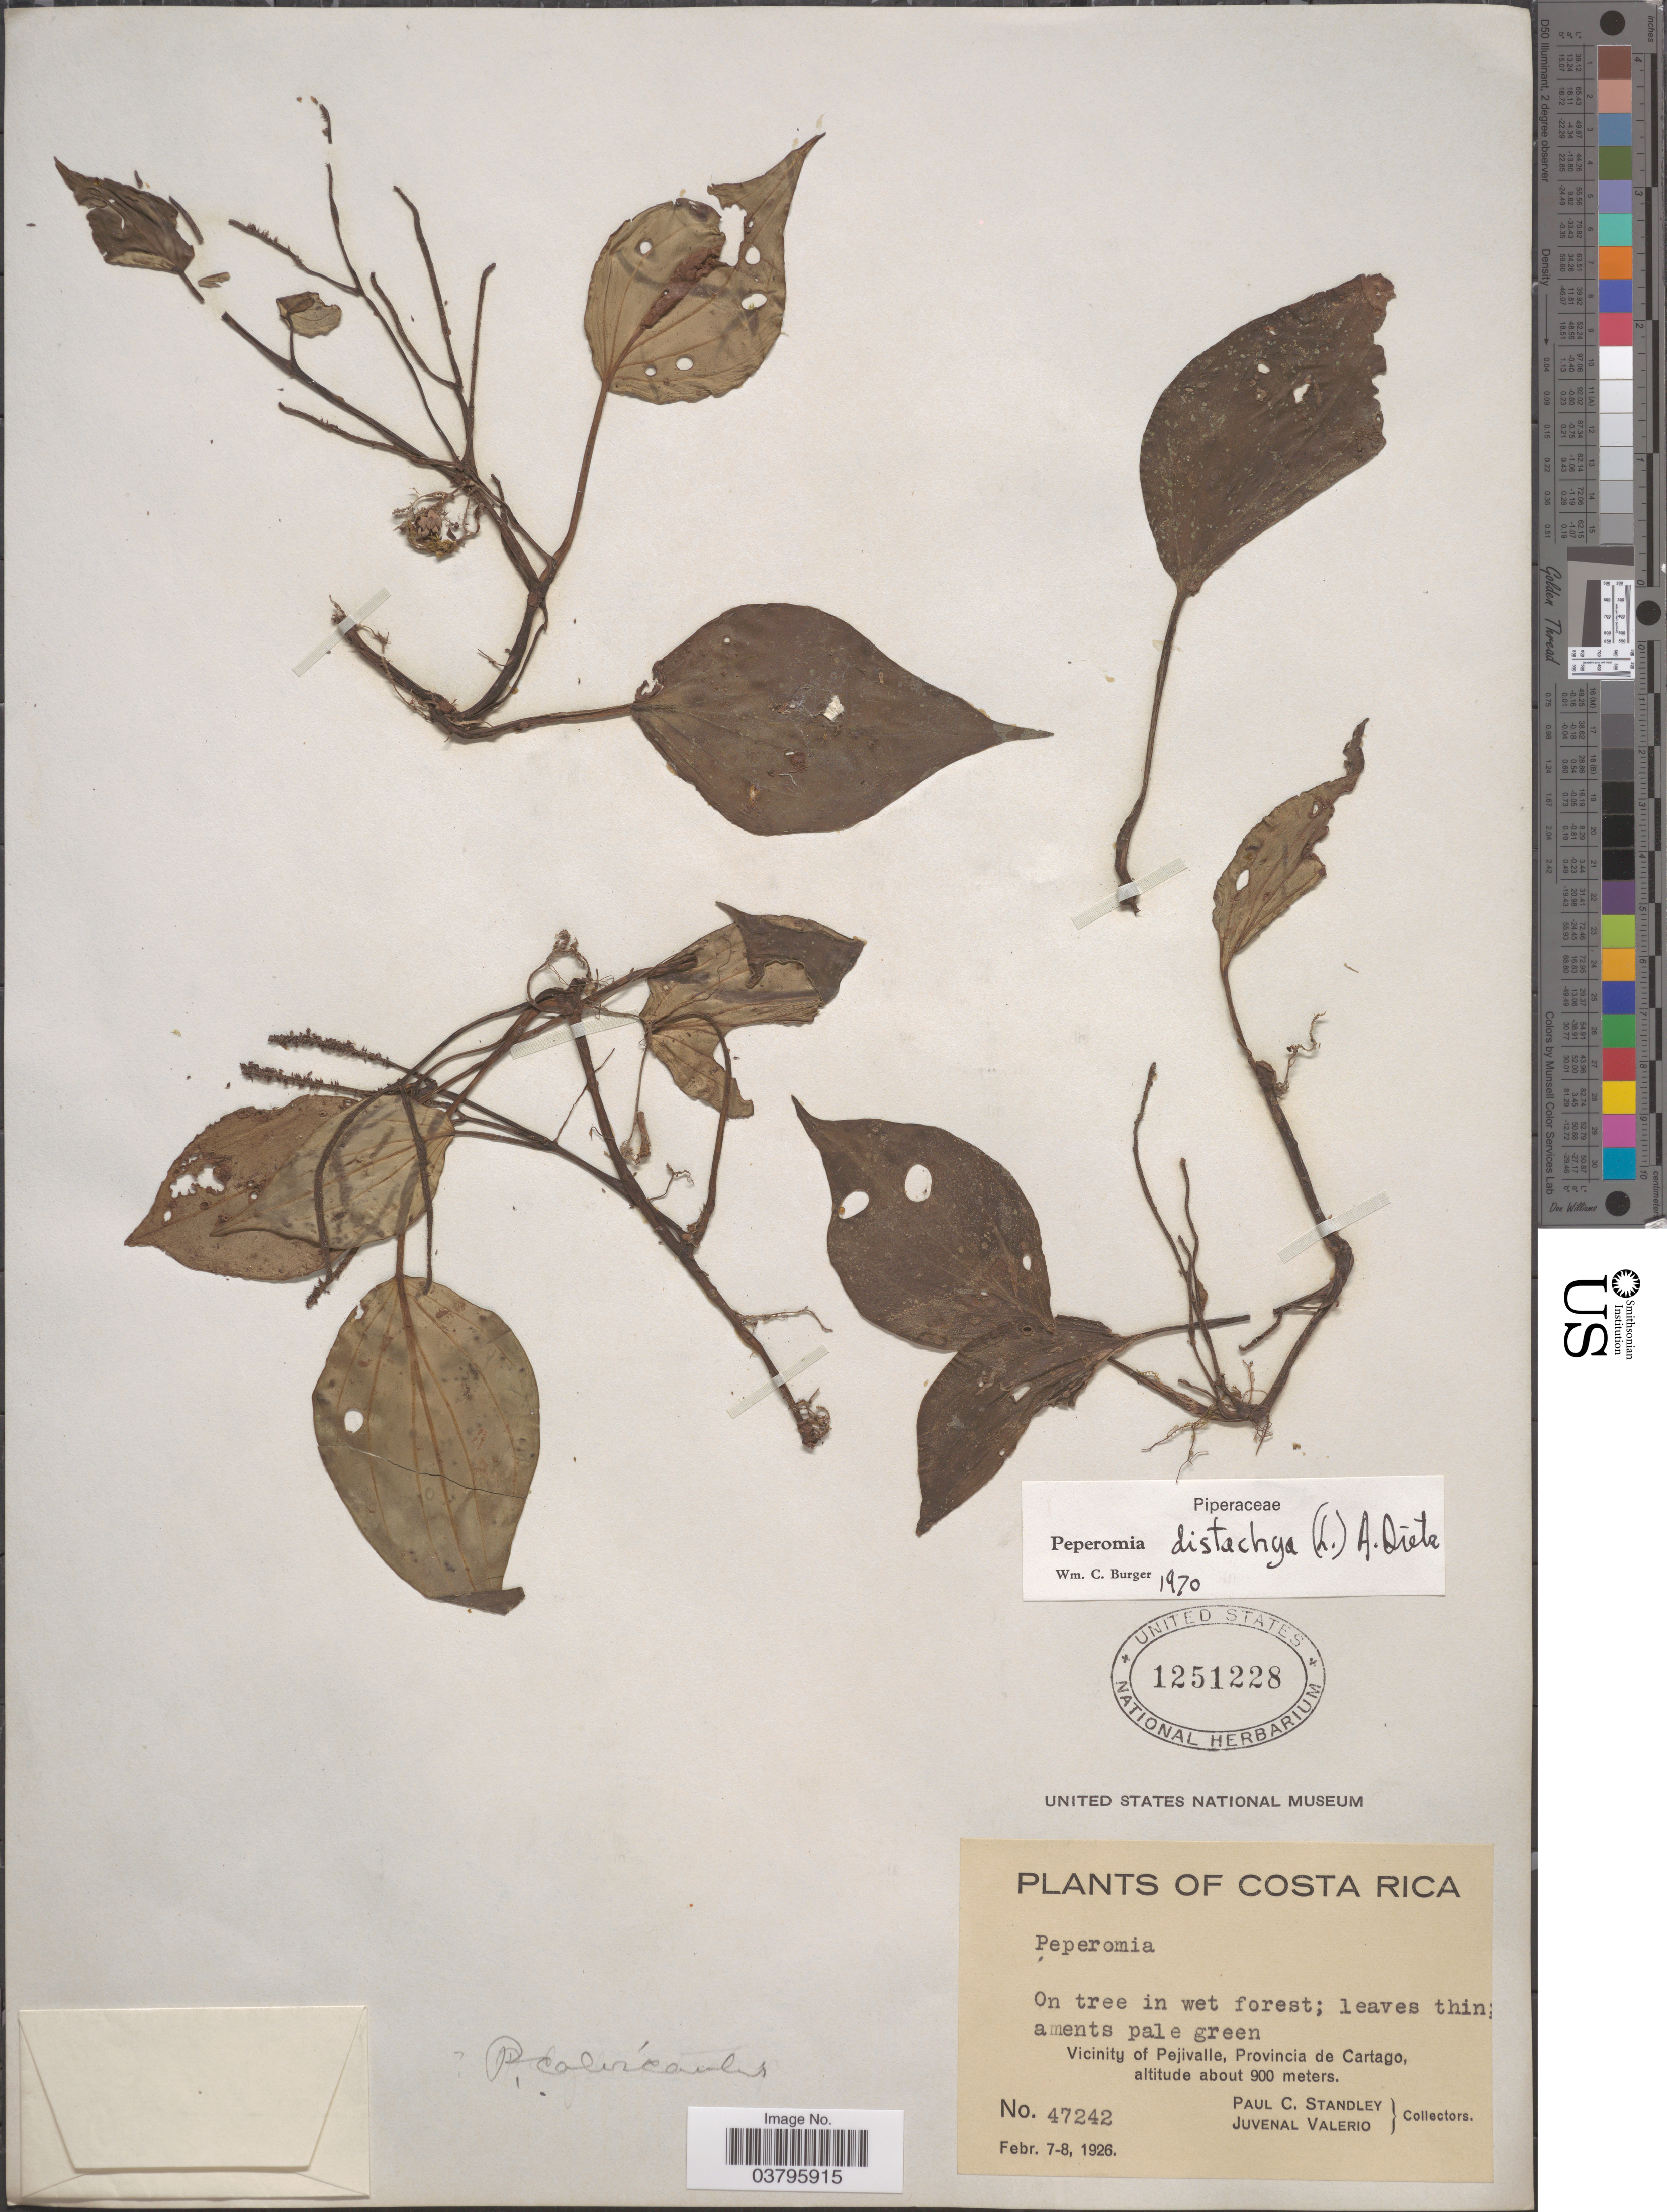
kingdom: Plantae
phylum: Tracheophyta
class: Magnoliopsida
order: Piperales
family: Piperaceae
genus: Peperomia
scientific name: Peperomia calvicaulis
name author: C. DC.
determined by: Jiménez, José Estaban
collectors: P. C. Standley & J. Valerio R.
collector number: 47242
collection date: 1926-02-07/1926-02-08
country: Costa Rica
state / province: Cartago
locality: Vicinity of Pejivalle.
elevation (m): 900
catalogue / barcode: US 1251228